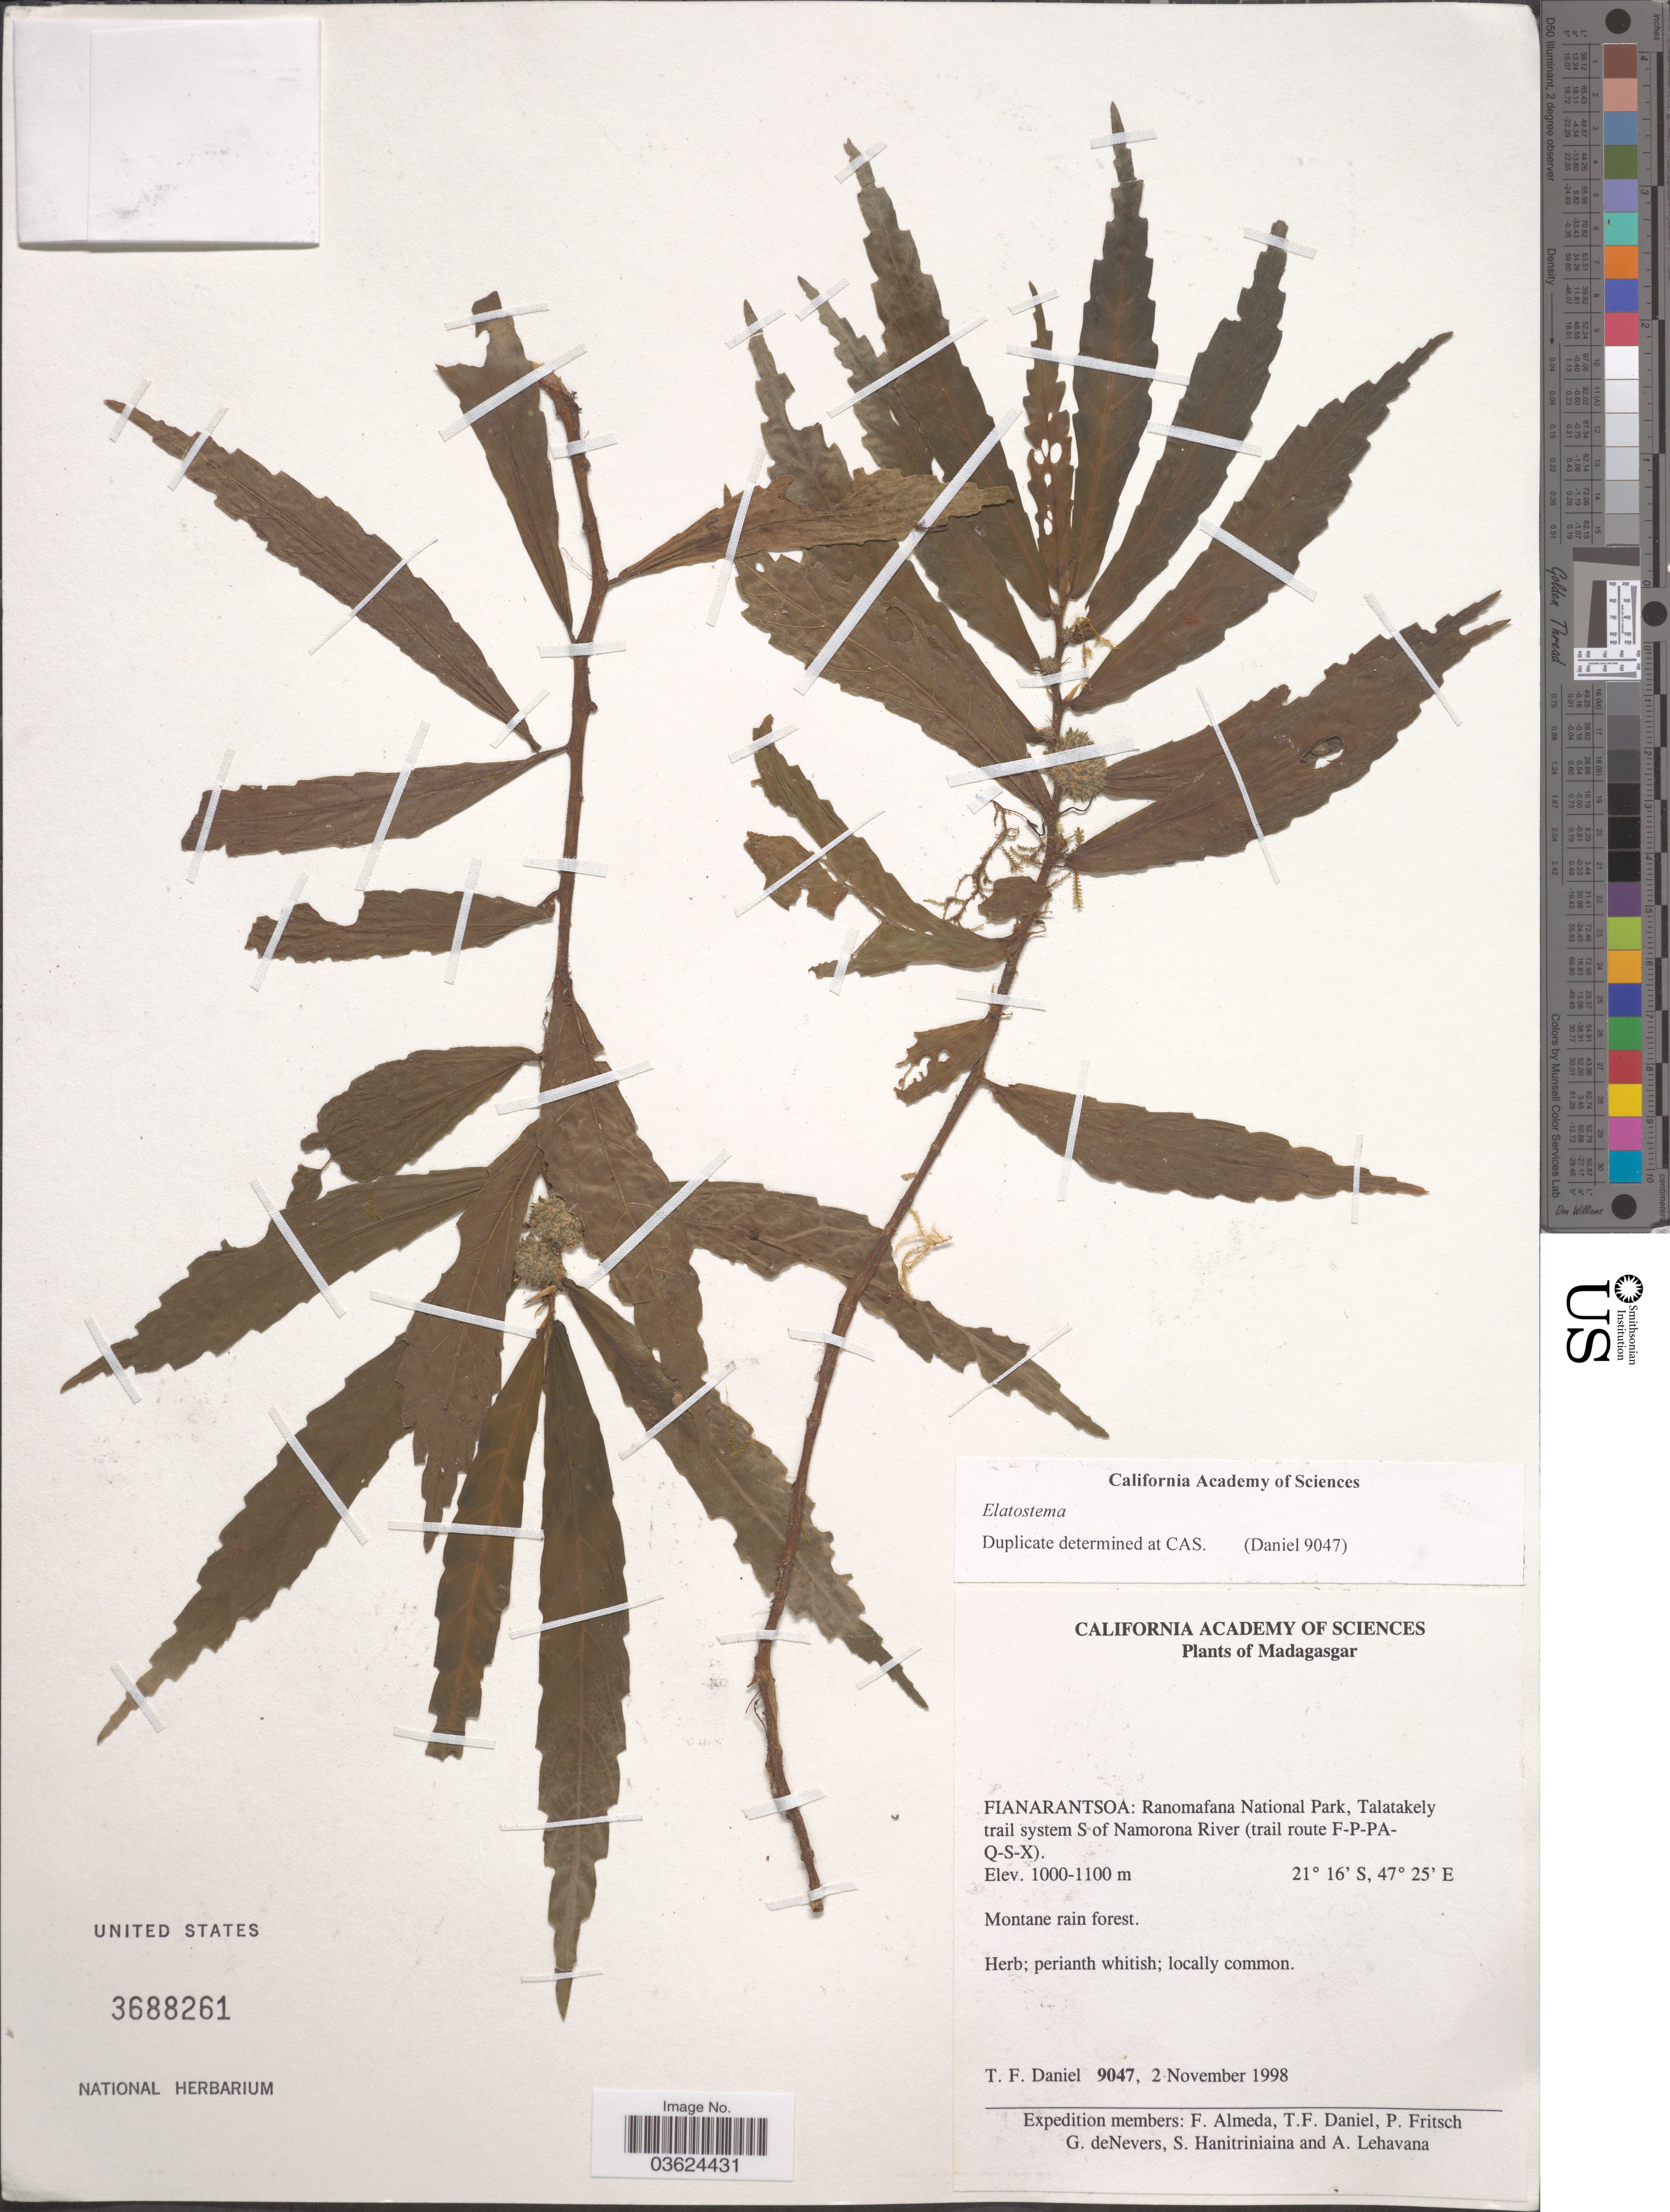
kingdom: Plantae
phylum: Tracheophyta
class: Magnoliopsida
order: Rosales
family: Urticaceae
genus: Elatostema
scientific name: Elatostema sp.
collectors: T. F. Daniel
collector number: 9047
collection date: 1998-11-02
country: Madagascar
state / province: Vatovavy Fitovinany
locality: Ranomafana National Park, Talatakely trail system S of Namorona River (trail route F-P-PA-Q-S-X).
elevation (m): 1000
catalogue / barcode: US 3688261